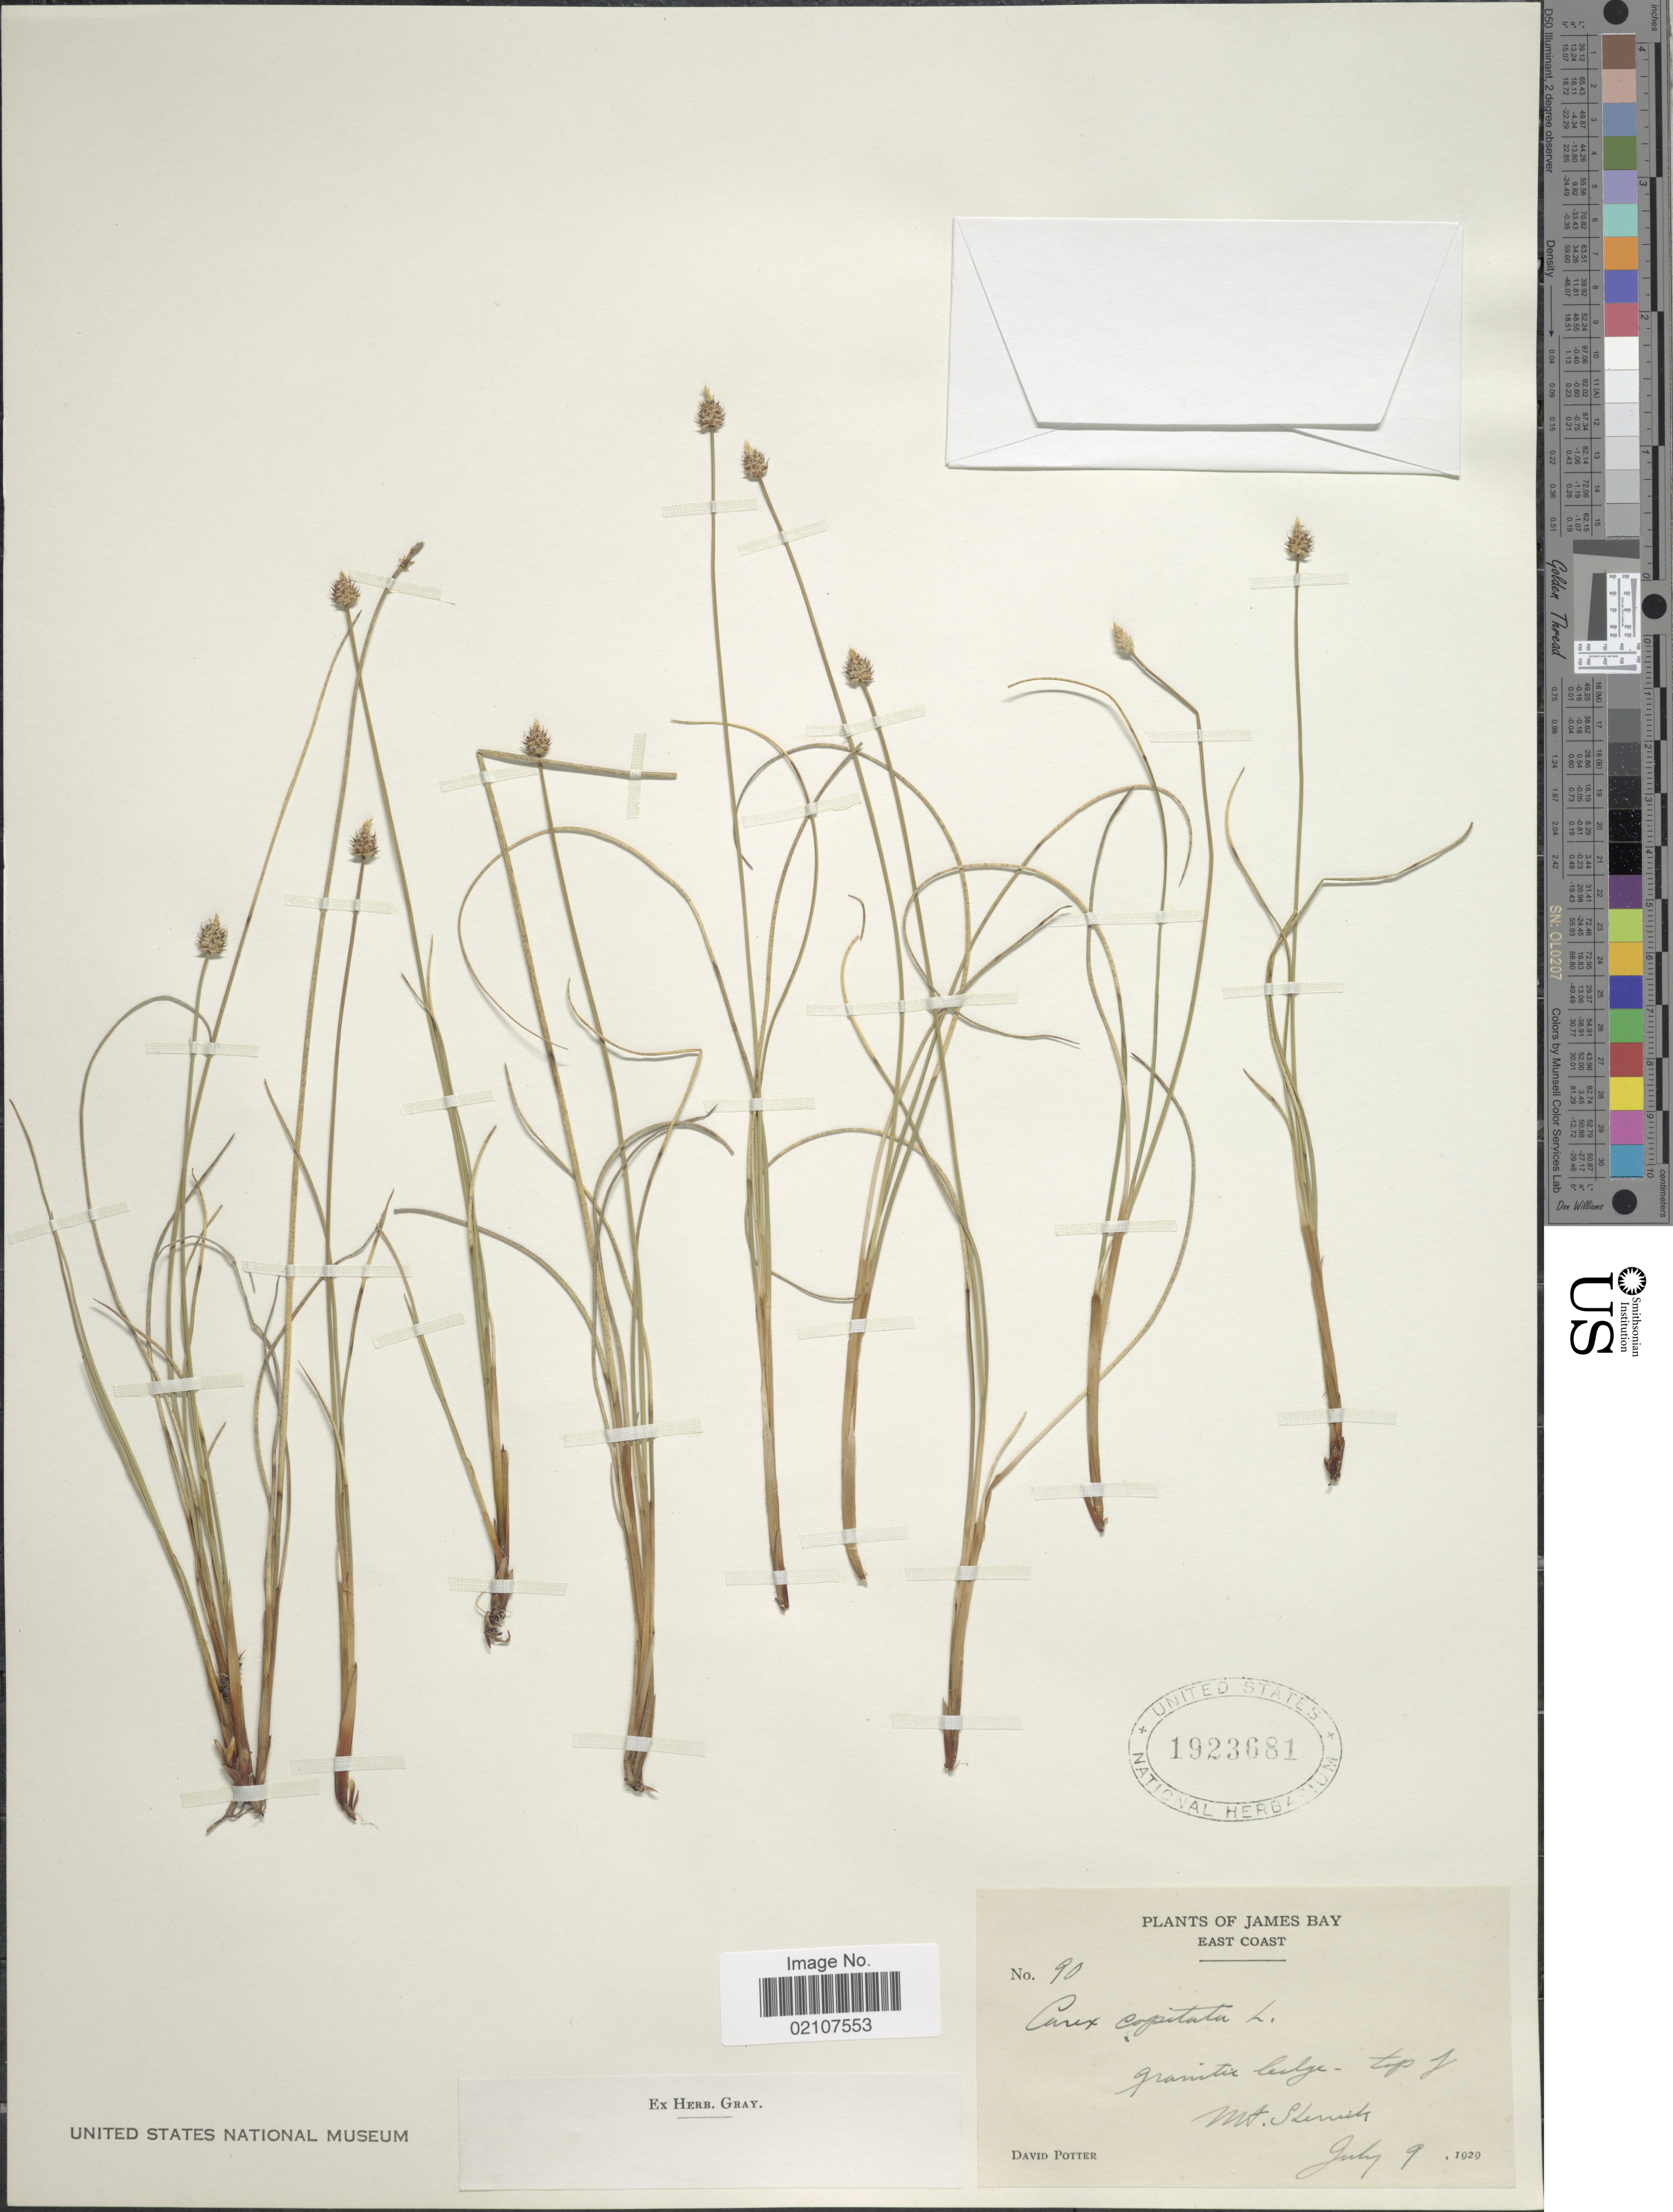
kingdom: Plantae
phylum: Tracheophyta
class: Liliopsida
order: Poales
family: Cyperaceae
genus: Carex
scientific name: Carex capitata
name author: L.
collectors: D. Potter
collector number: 90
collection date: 1929-07-09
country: Canada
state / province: Quebec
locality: James Bay, East Coast, granitic ledge - top of Mt. Sherrick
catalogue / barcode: US 1923681